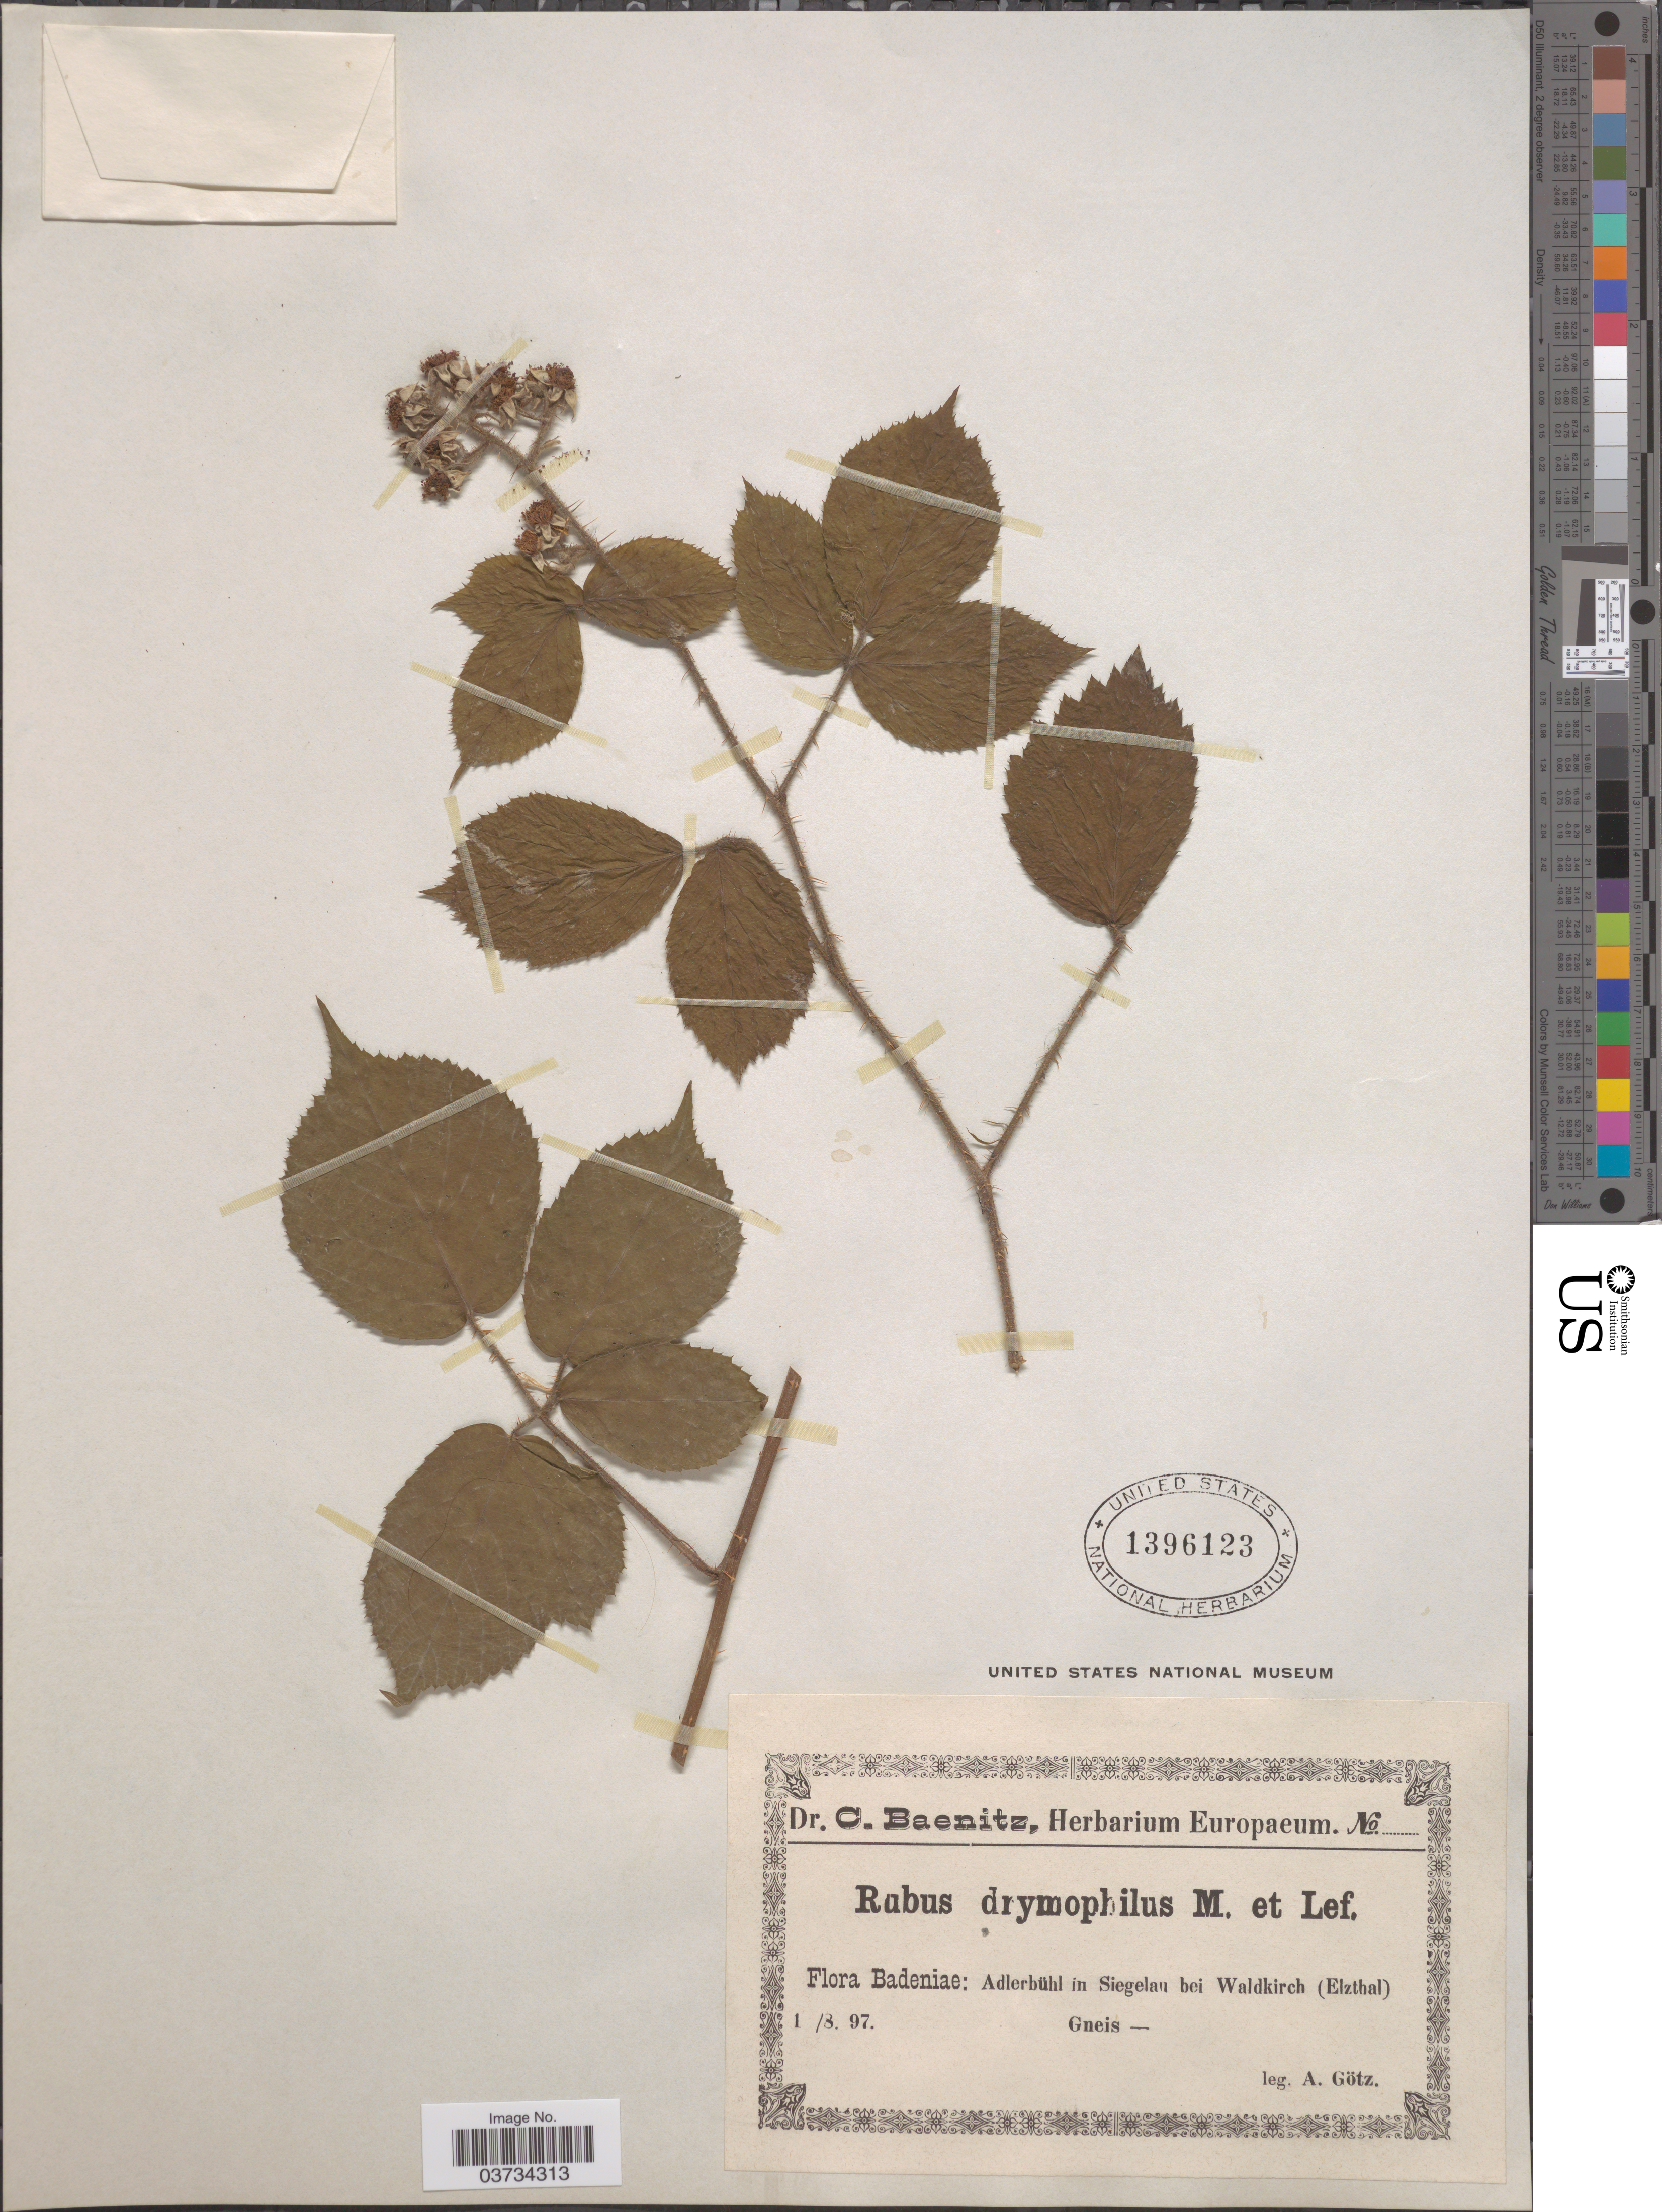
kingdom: Plantae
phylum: Tracheophyta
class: Magnoliopsida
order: Rosales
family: Rosaceae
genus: Rubus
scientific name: Rubus drymophilus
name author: P.J. Müll. & Lefèvre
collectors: A. Götz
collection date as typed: Transcribed d/m/y: 1/8/97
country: Germany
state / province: Baden-Württemberg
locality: Badeniae: Adlerbühl in Siegelau bei Waldkirch (Elzthal). Gneis.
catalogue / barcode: US 1396123